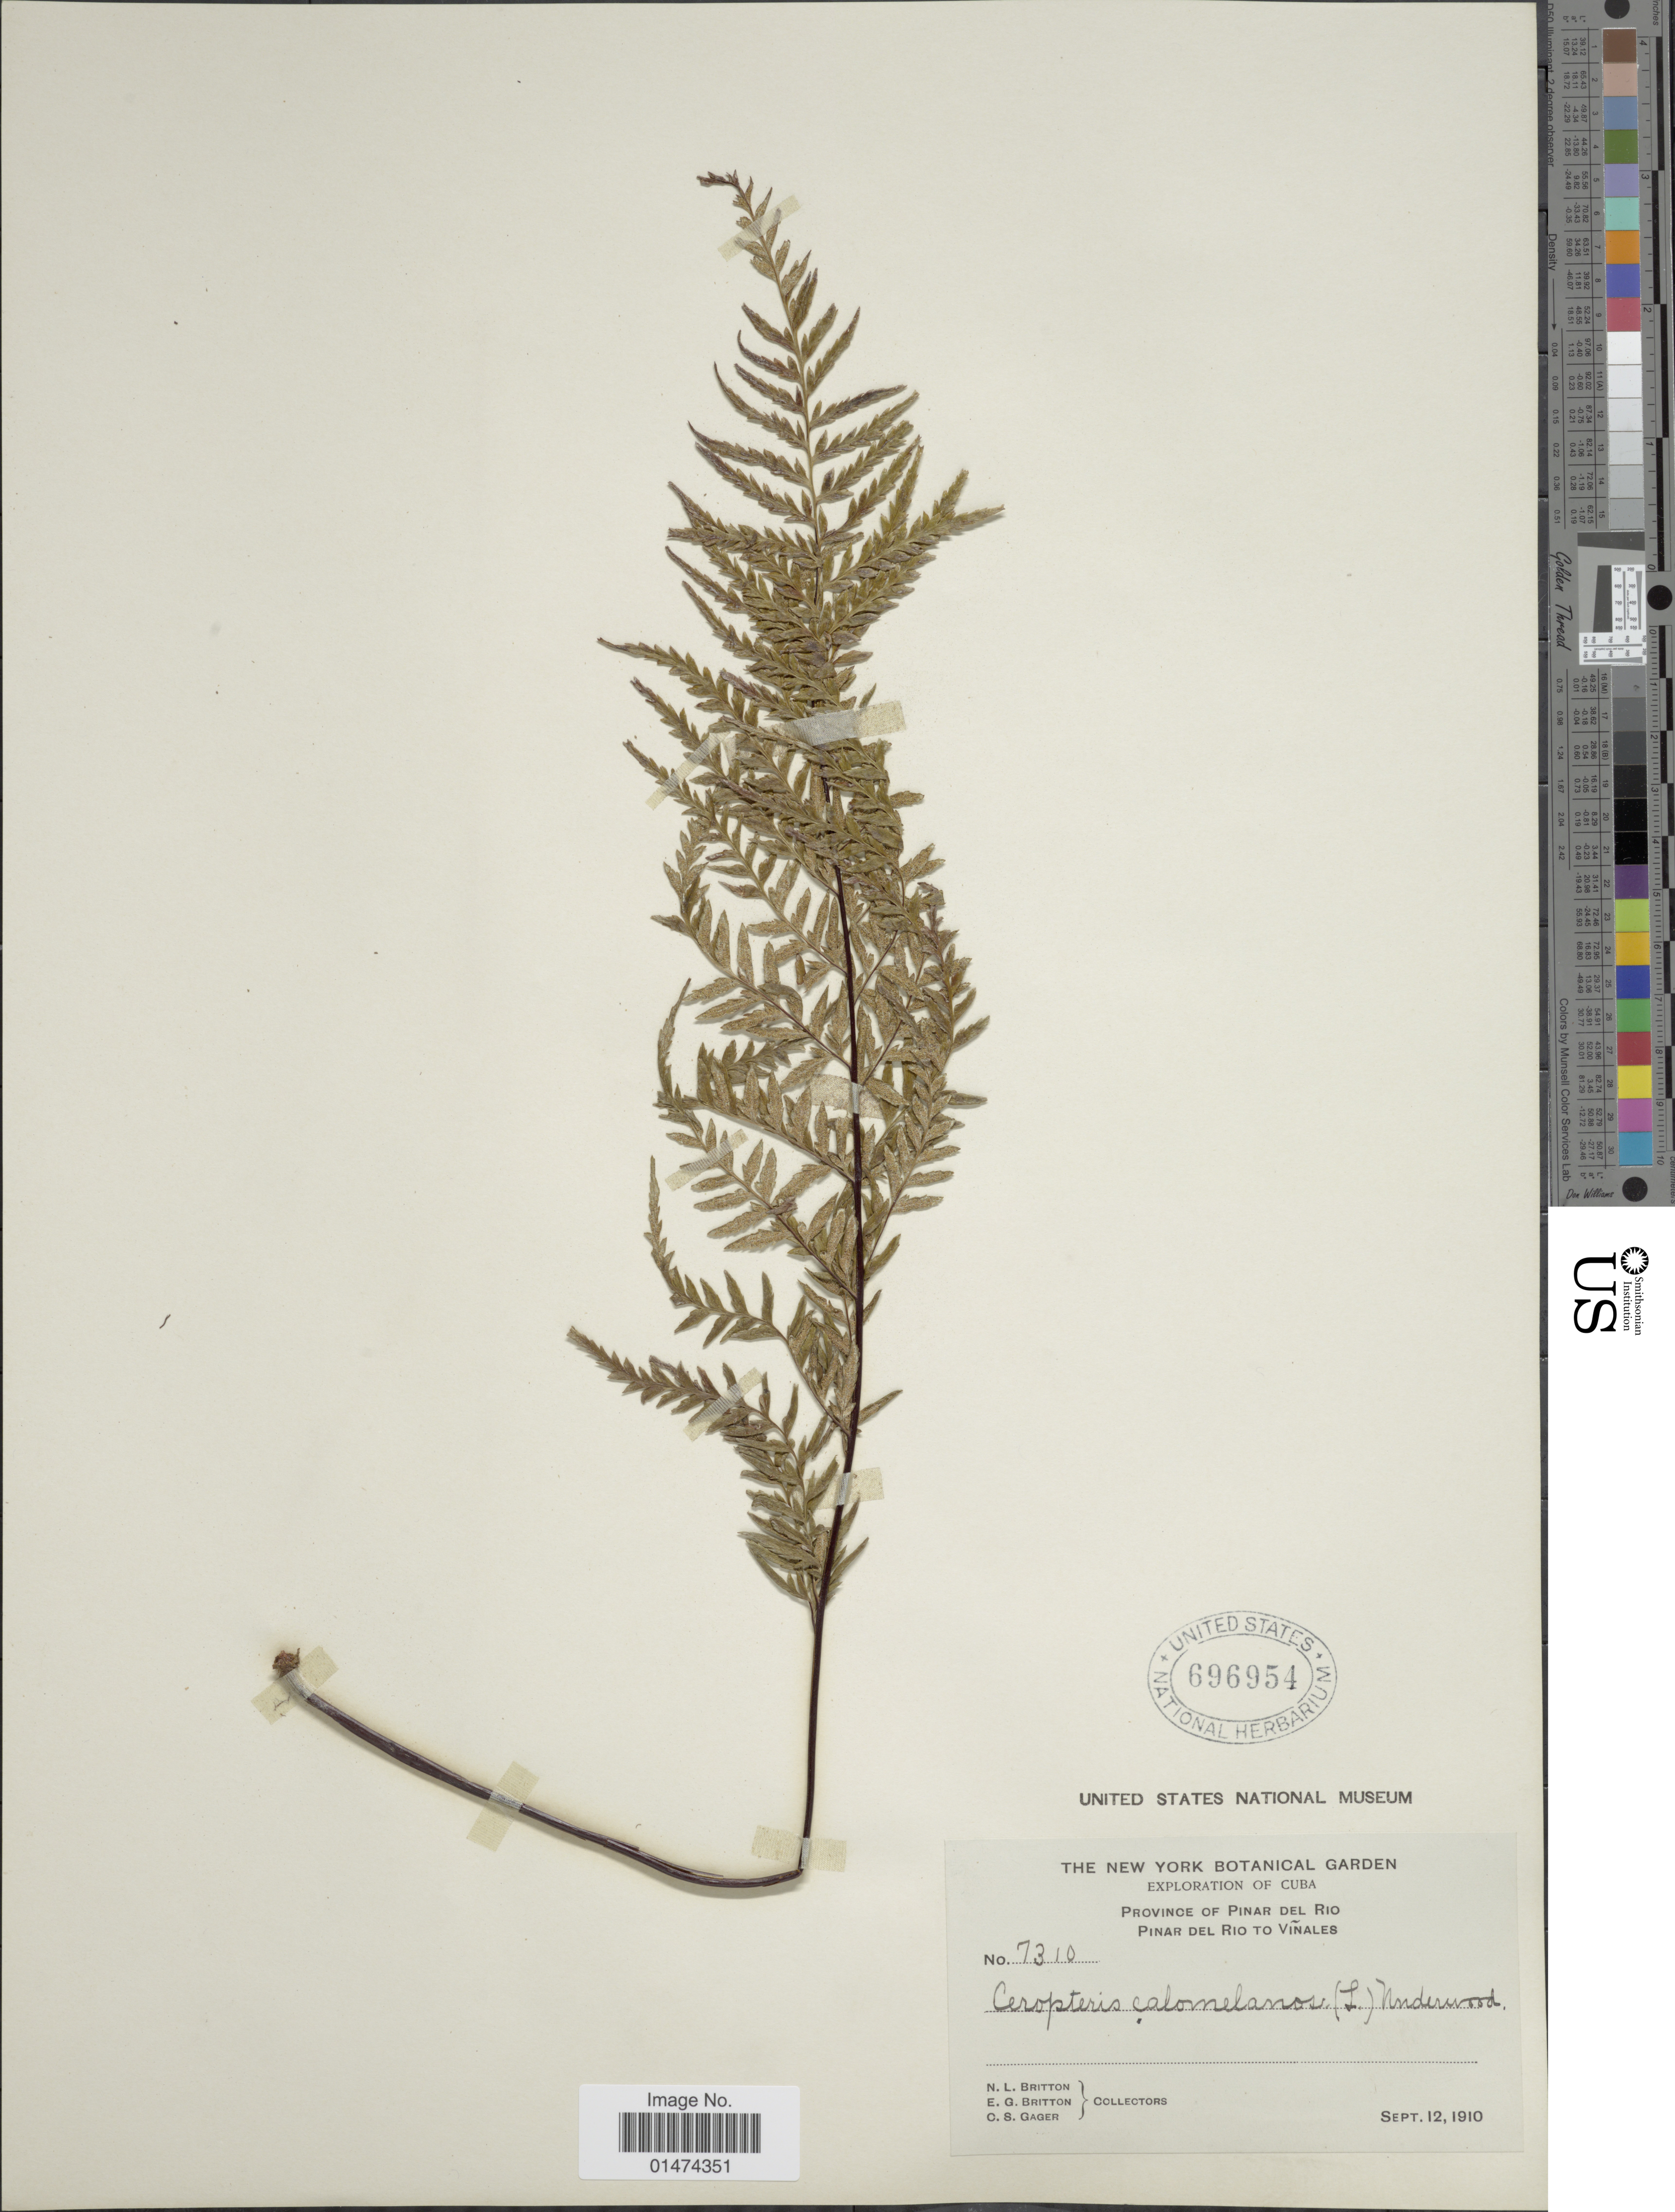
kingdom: Plantae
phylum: Tracheophyta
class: Polypodiopsida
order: Polypodiales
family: Pteridaceae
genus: Pityrogramma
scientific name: Pityrogramma calomelanos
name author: (L.) Link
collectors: N. Britton, E. G. Britton & C. Gager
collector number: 7310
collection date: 1910-09-12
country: Cuba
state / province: Pinar del Río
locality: Pinar del Rio to Vinales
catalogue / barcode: US 696954